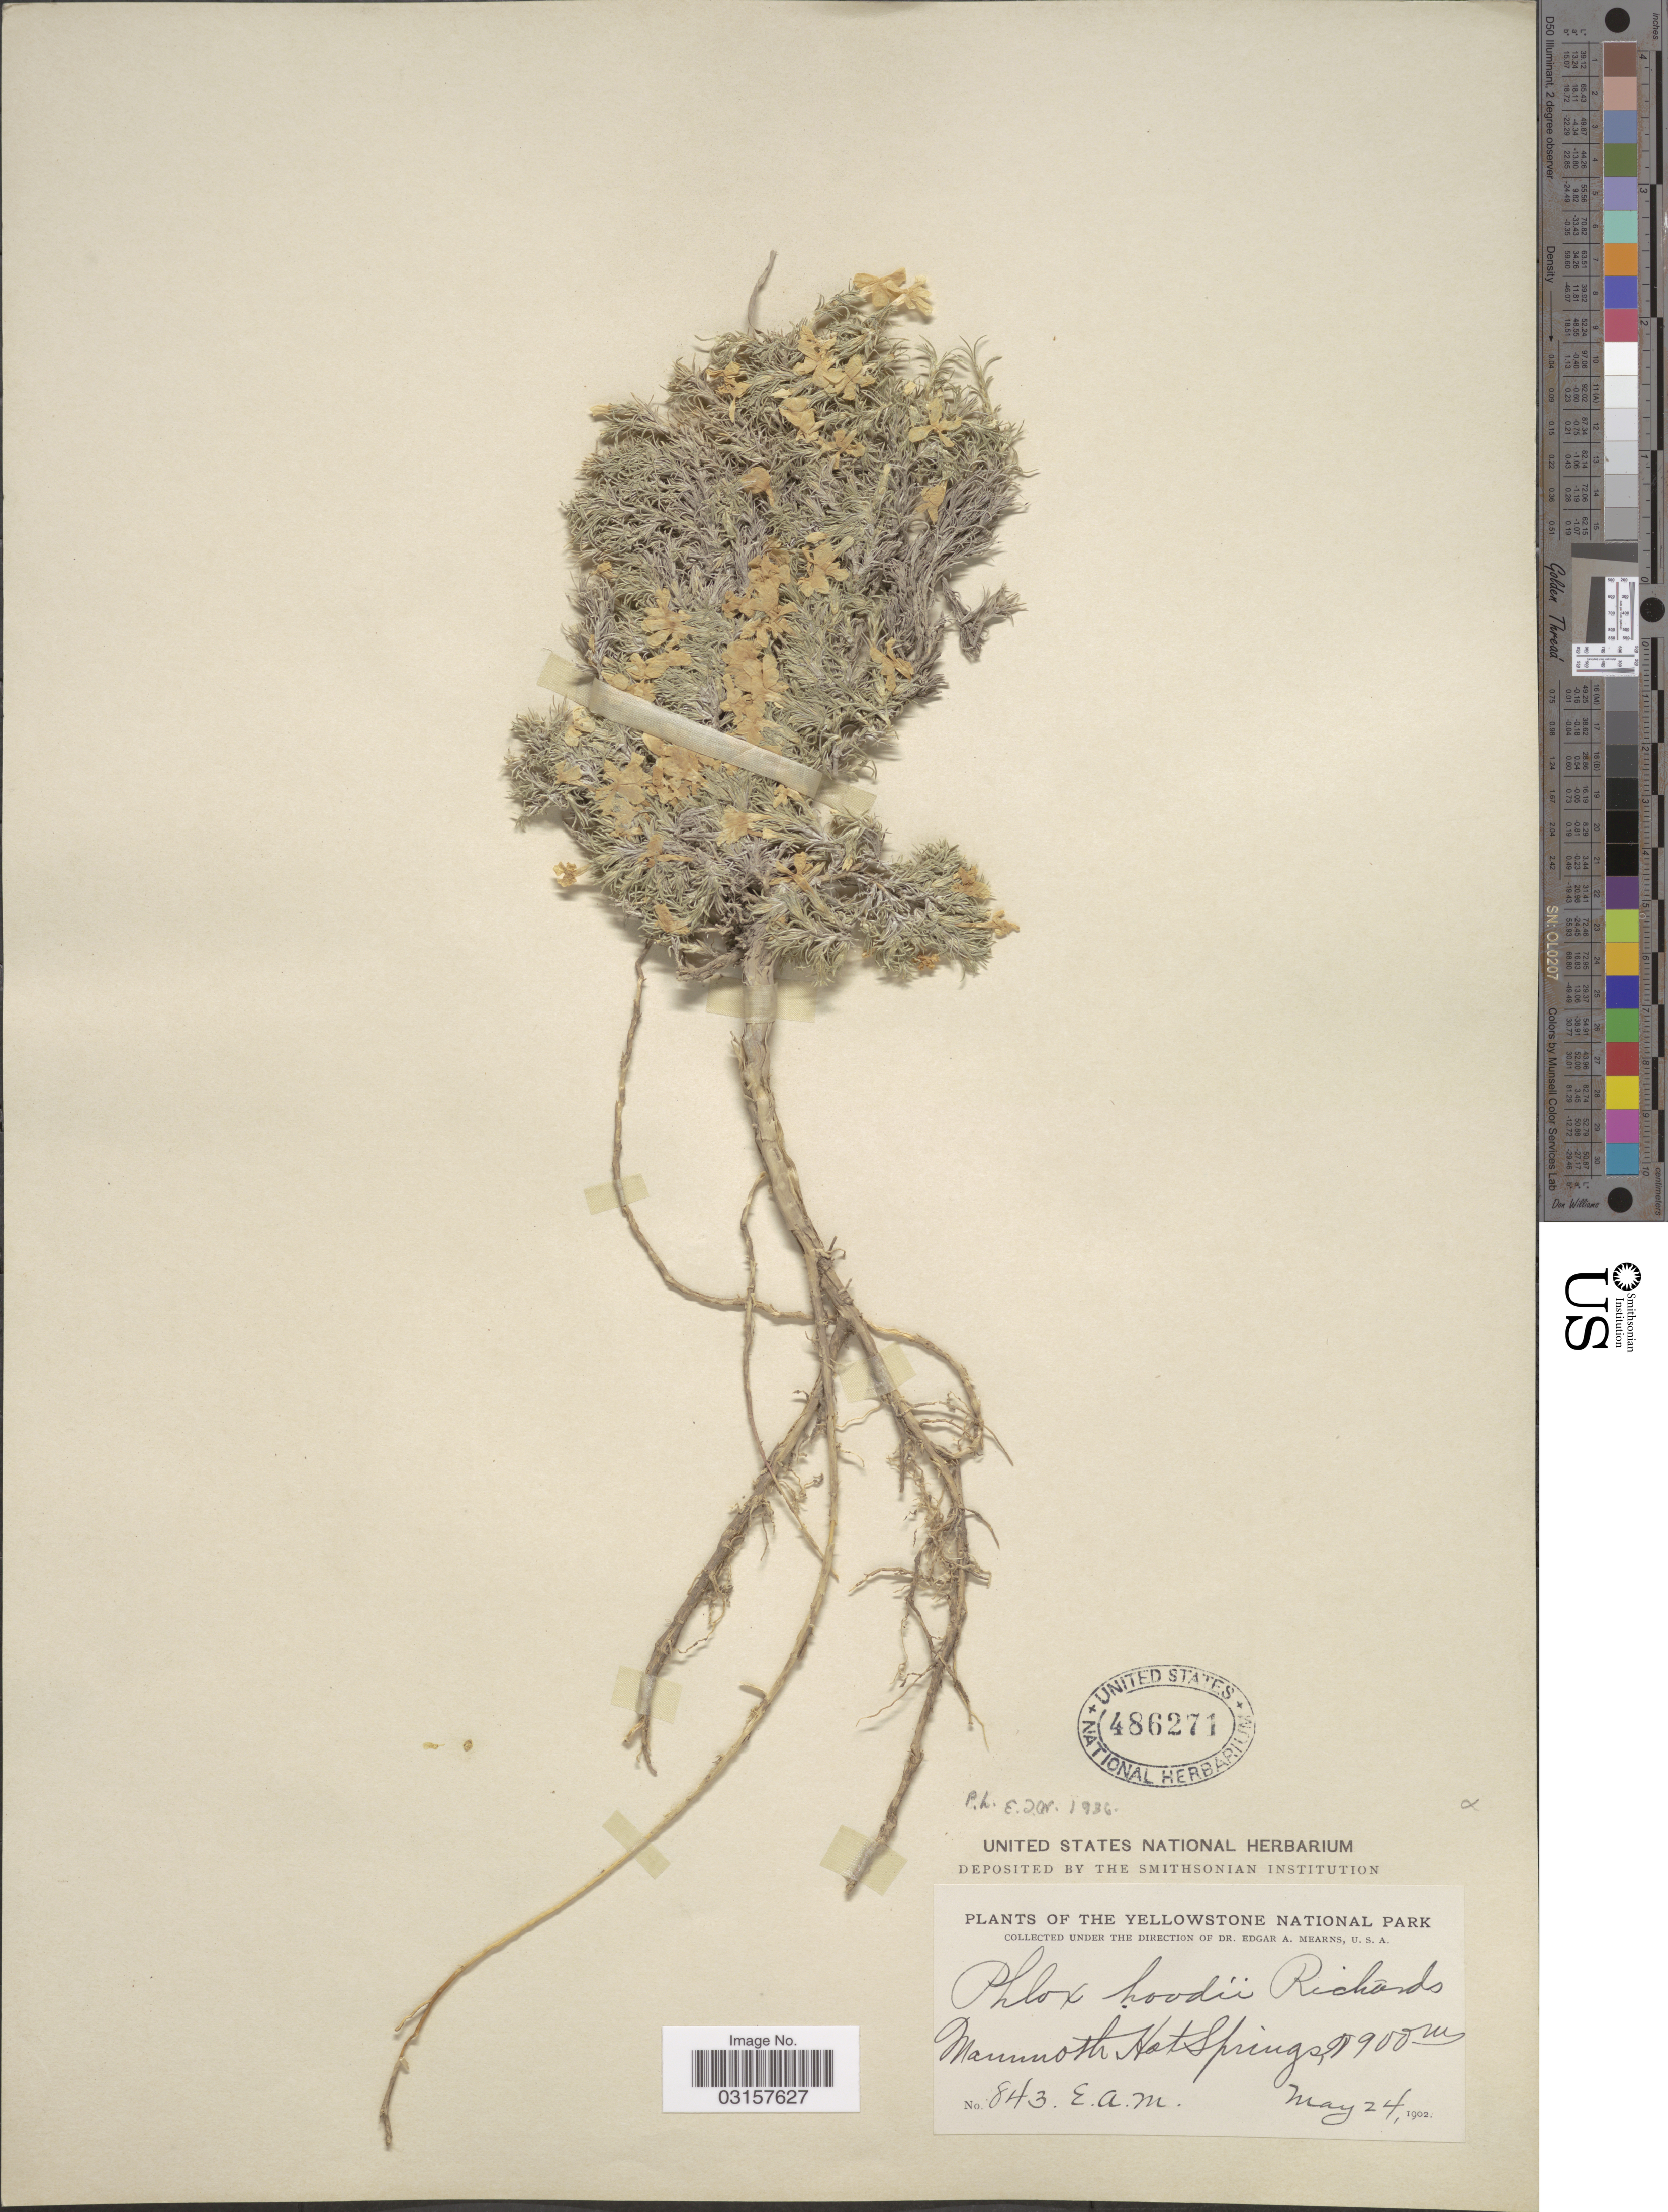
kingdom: Plantae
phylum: Tracheophyta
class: Magnoliopsida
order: Ericales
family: Polemoniaceae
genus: Phlox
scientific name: Phlox hoodii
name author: Richardson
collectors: E. A. Mearns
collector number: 843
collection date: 1902-05-24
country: United States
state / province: Wyoming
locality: The Yellowstone National Park, Mammoth Hot Springs.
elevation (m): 1900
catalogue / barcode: US 486271